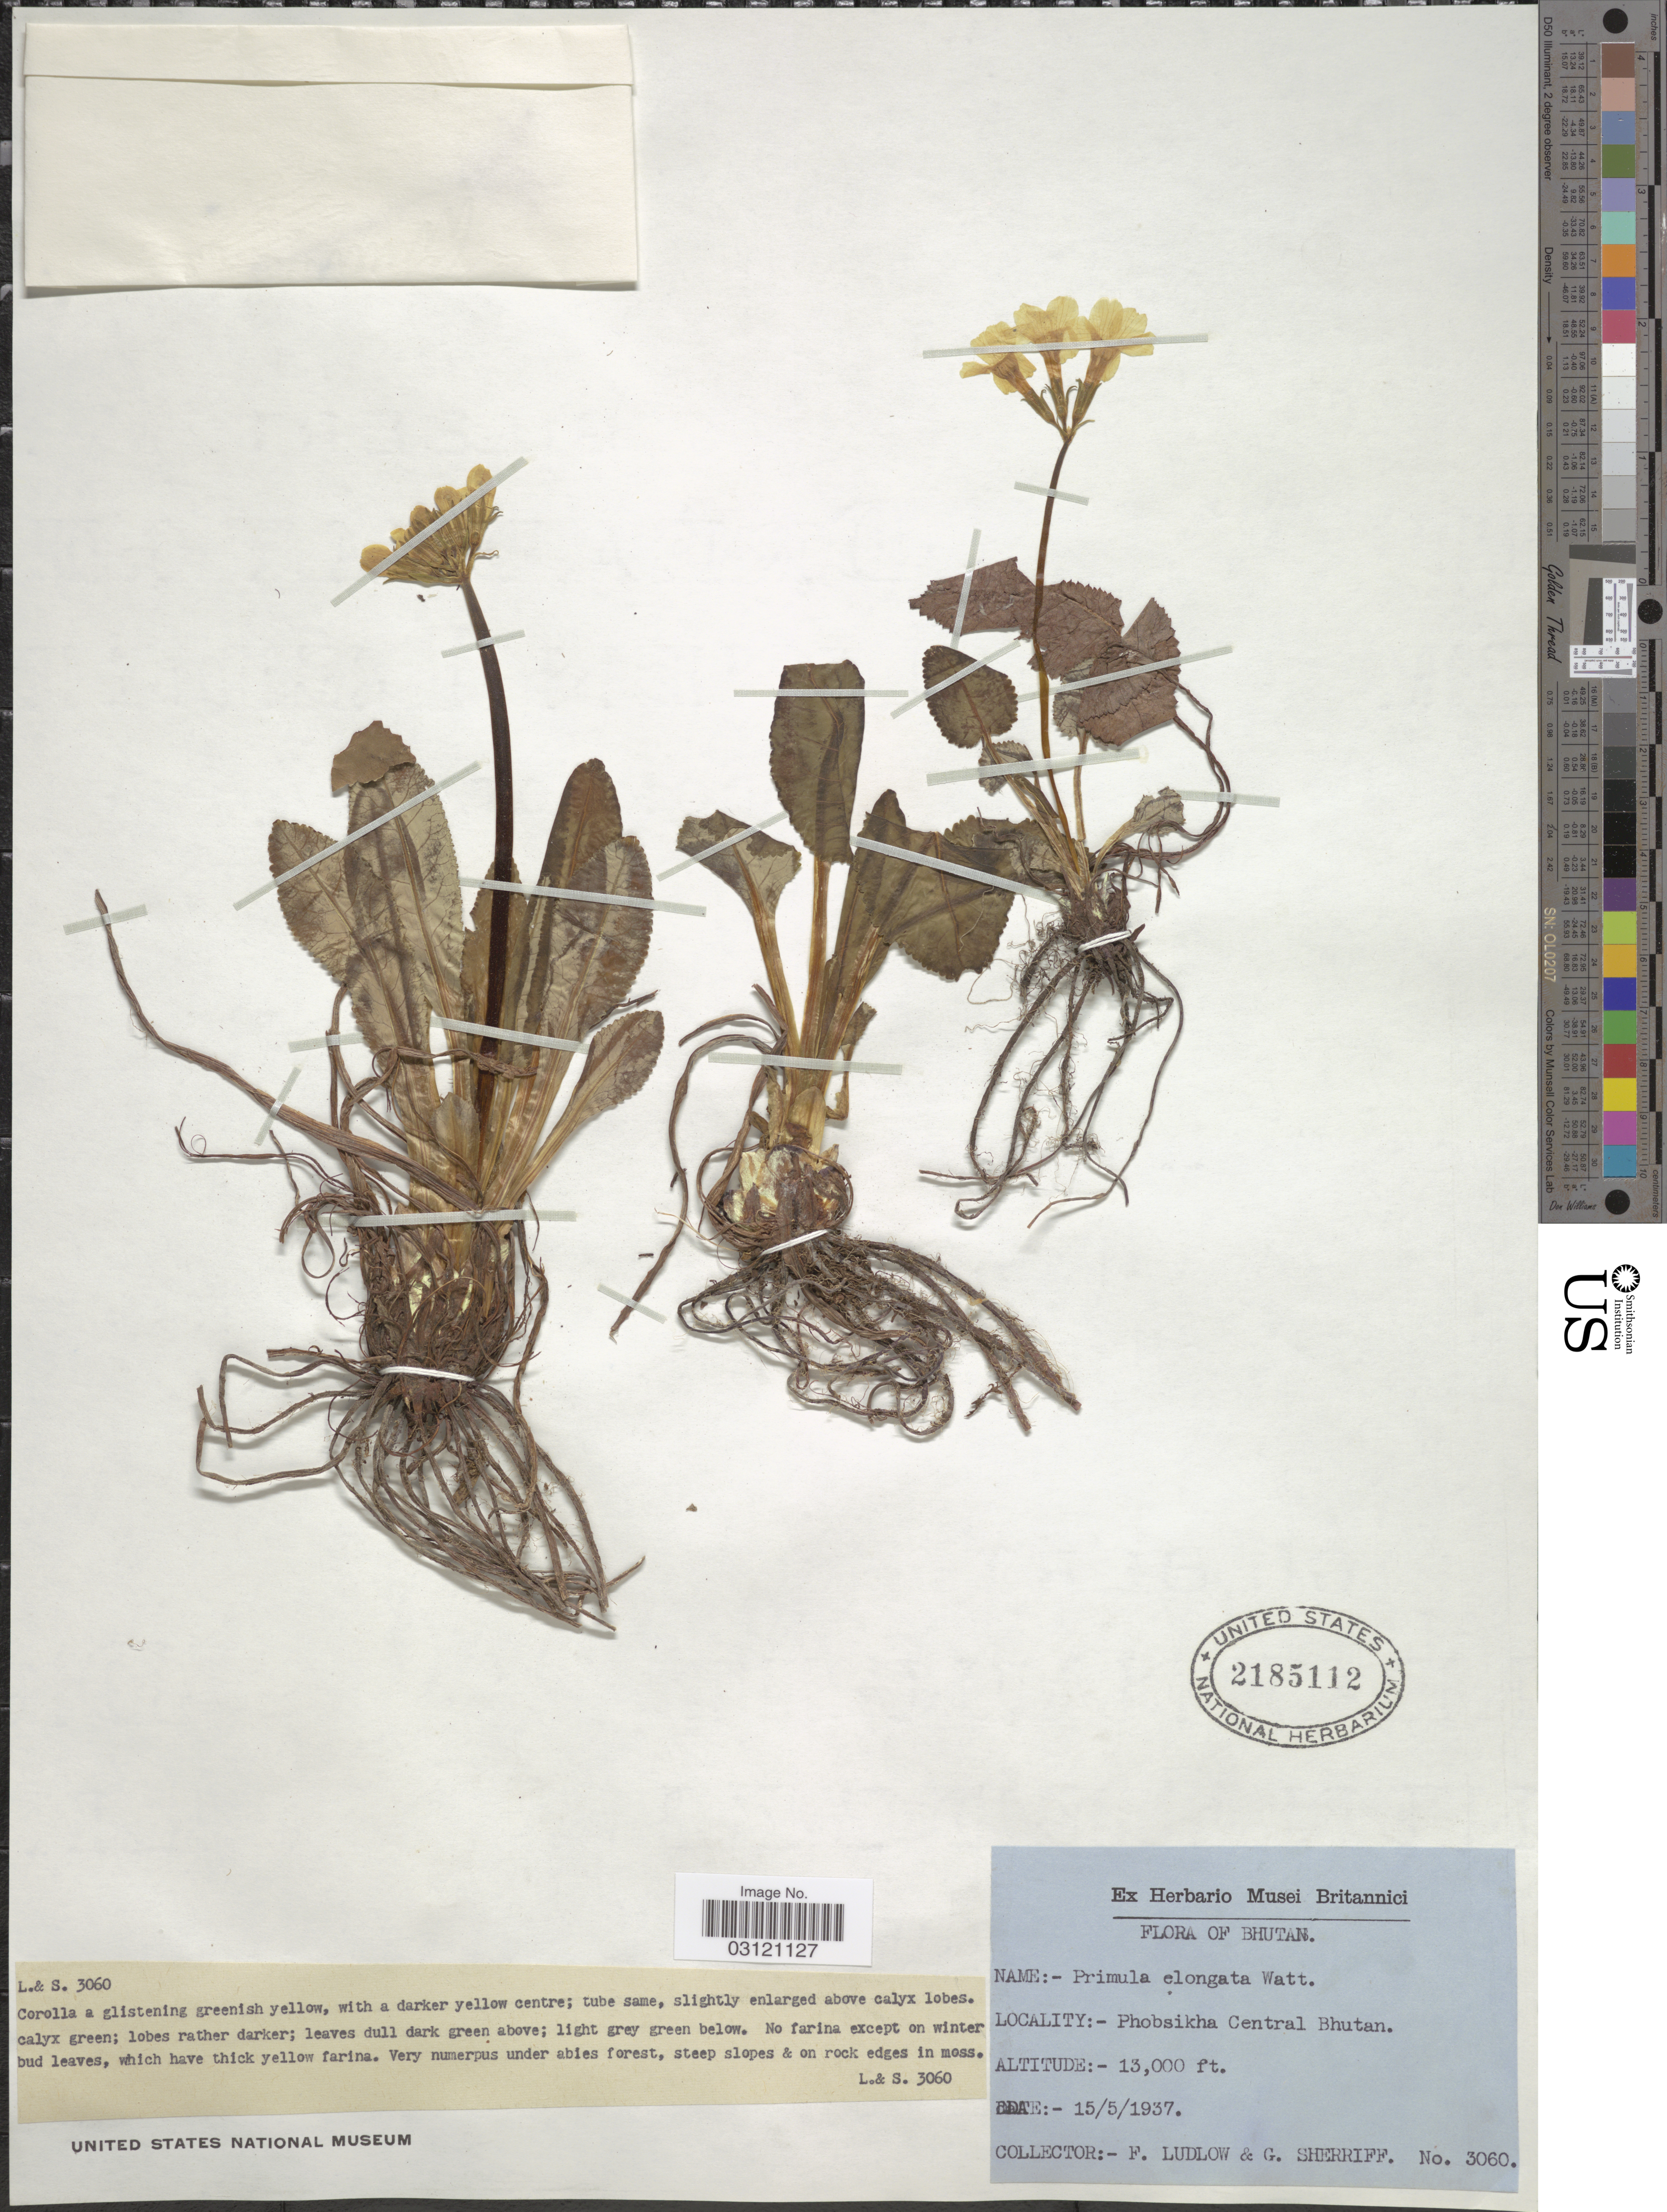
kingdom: Plantae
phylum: Tracheophyta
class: Magnoliopsida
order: Ericales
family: Primulaceae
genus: Primula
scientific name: Primula elongata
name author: Watt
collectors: F. Ludlow & G. Sherriff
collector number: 3060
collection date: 1937-05-15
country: Bhutan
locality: Phobsikha Central Bhutan.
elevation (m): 3962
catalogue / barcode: US 2185112